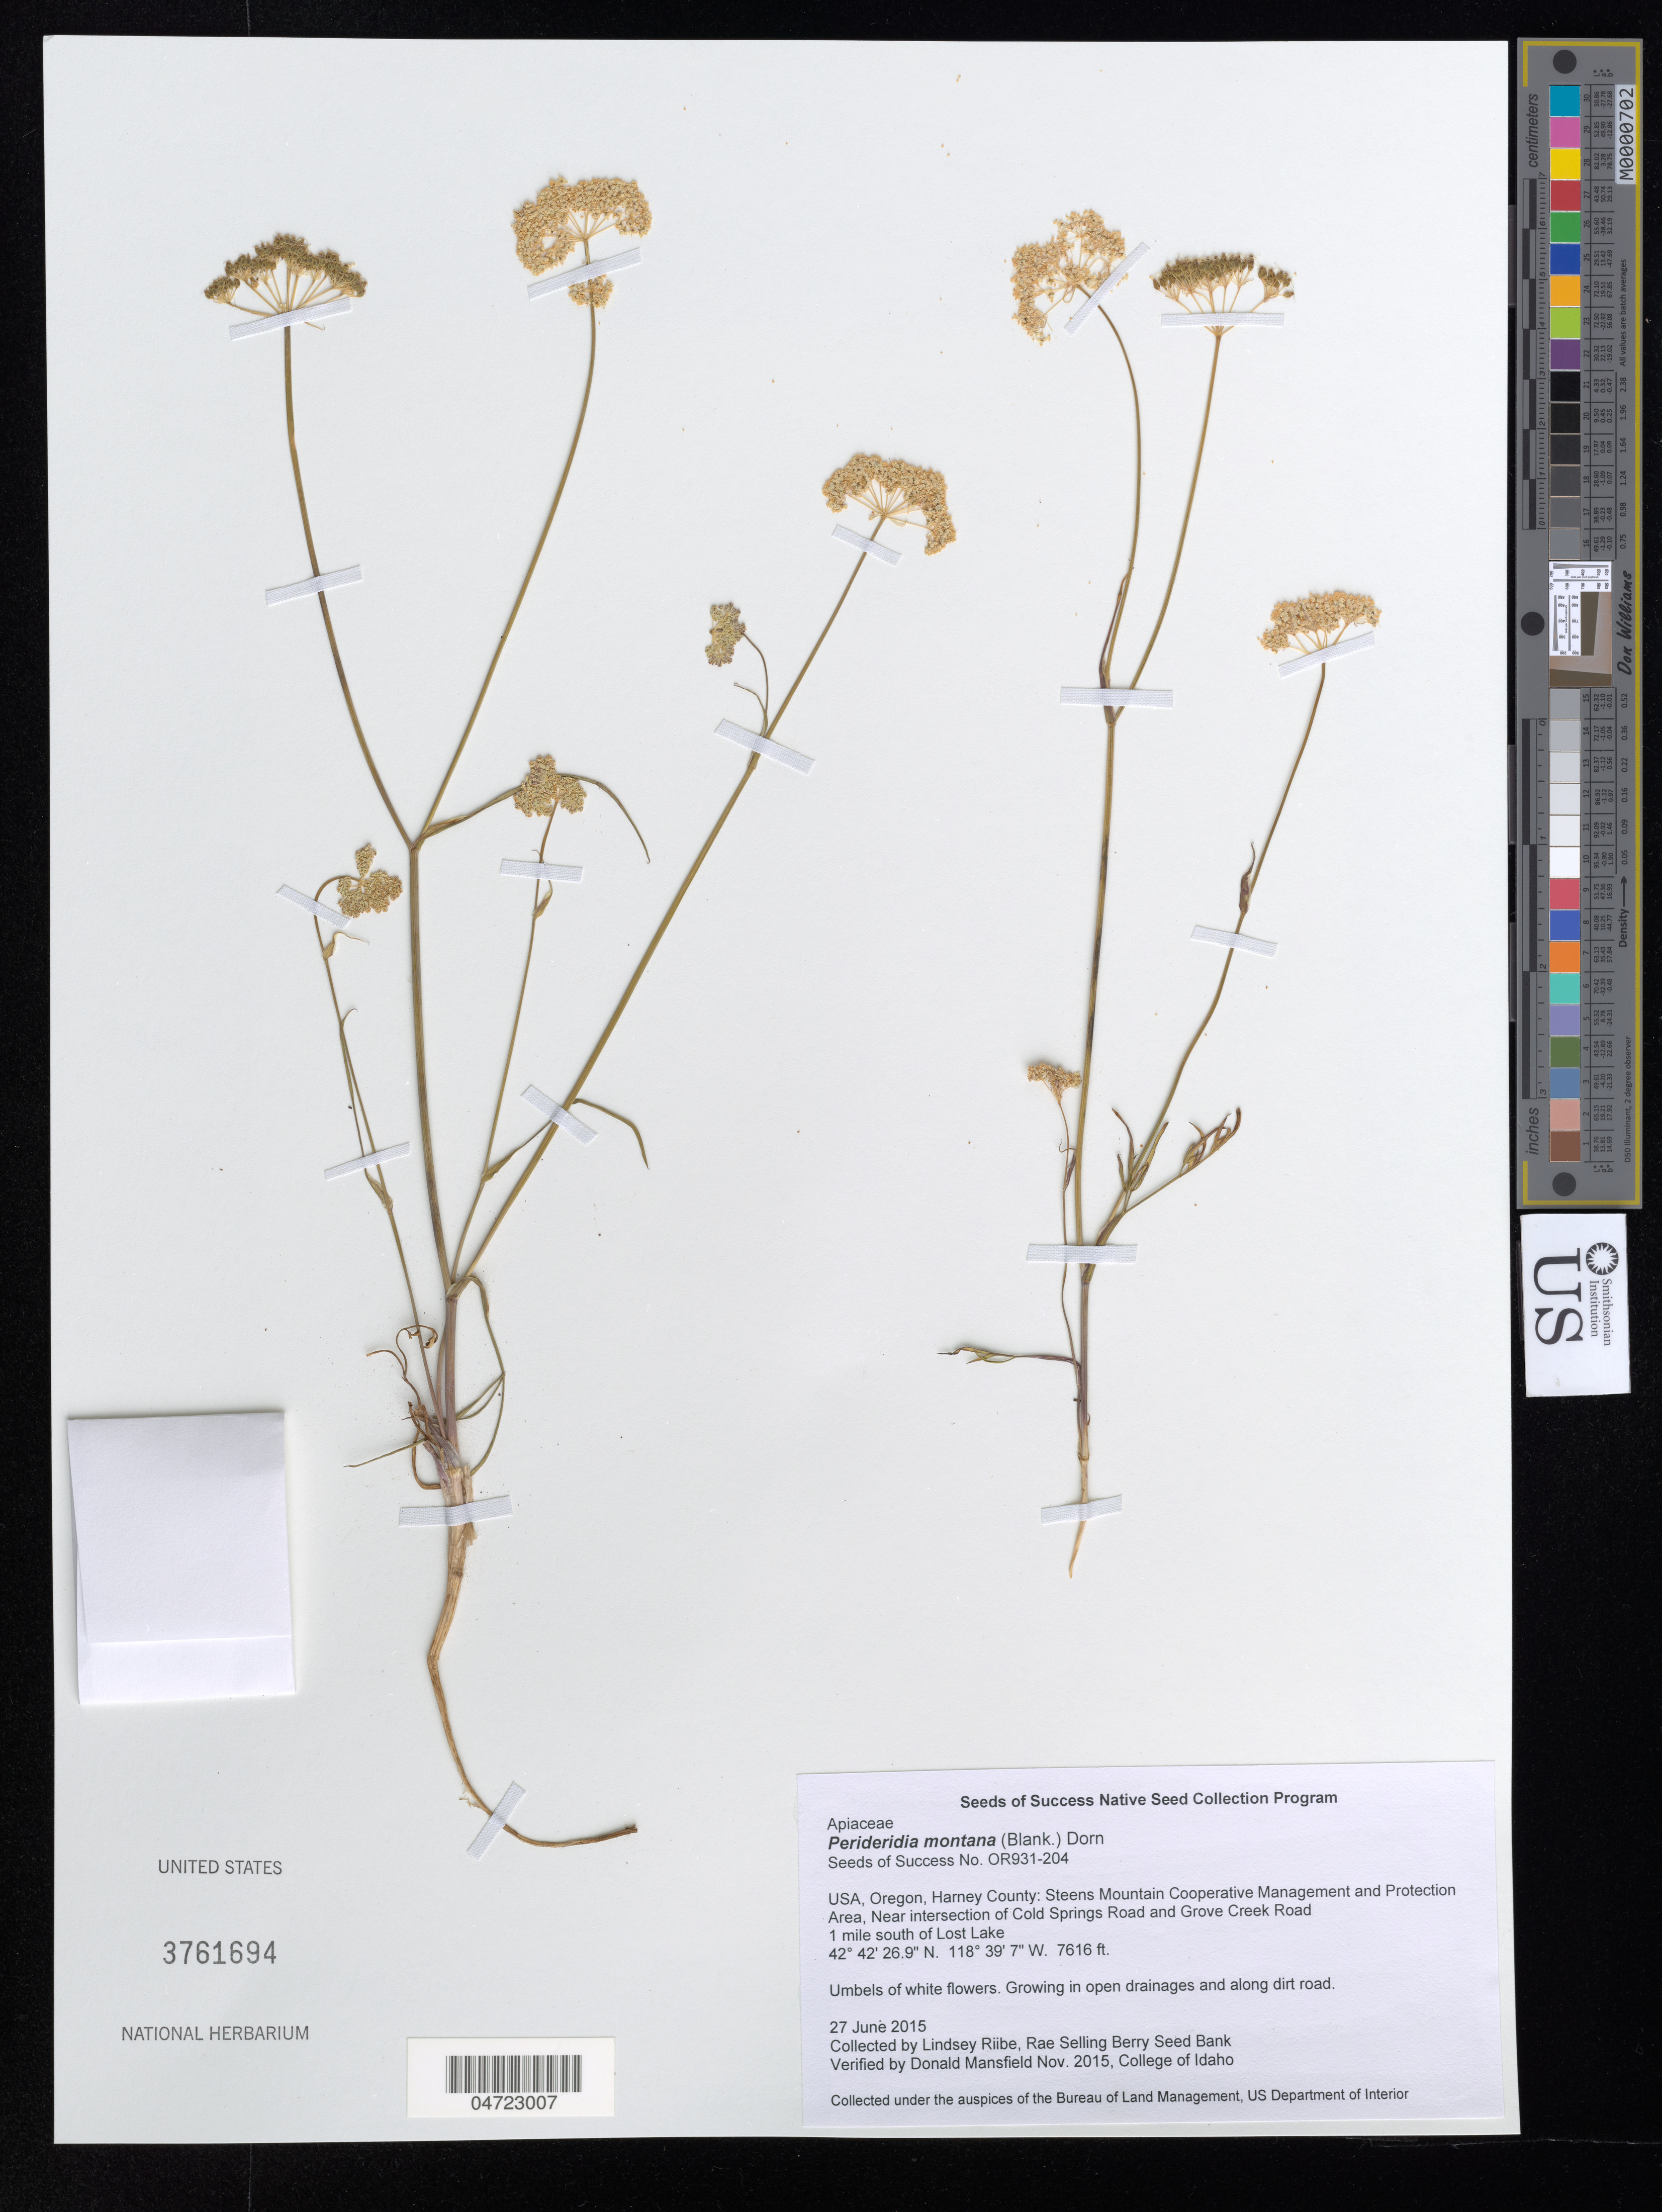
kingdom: Plantae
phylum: Tracheophyta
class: Magnoliopsida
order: Apiales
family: Apiaceae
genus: Perideridia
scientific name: Perideridia montana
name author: (Blank.) Dorn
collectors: L. Riibe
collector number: OR931-204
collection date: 2015-06-27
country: United States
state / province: Oregon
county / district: Harney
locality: Harney County: Steens Mountain Cooperative Management and Protection Area, Near intersection of Cold Springs Road and Grove Creek Road 1 mile south of Lost Lake.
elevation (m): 2321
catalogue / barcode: US 3761694